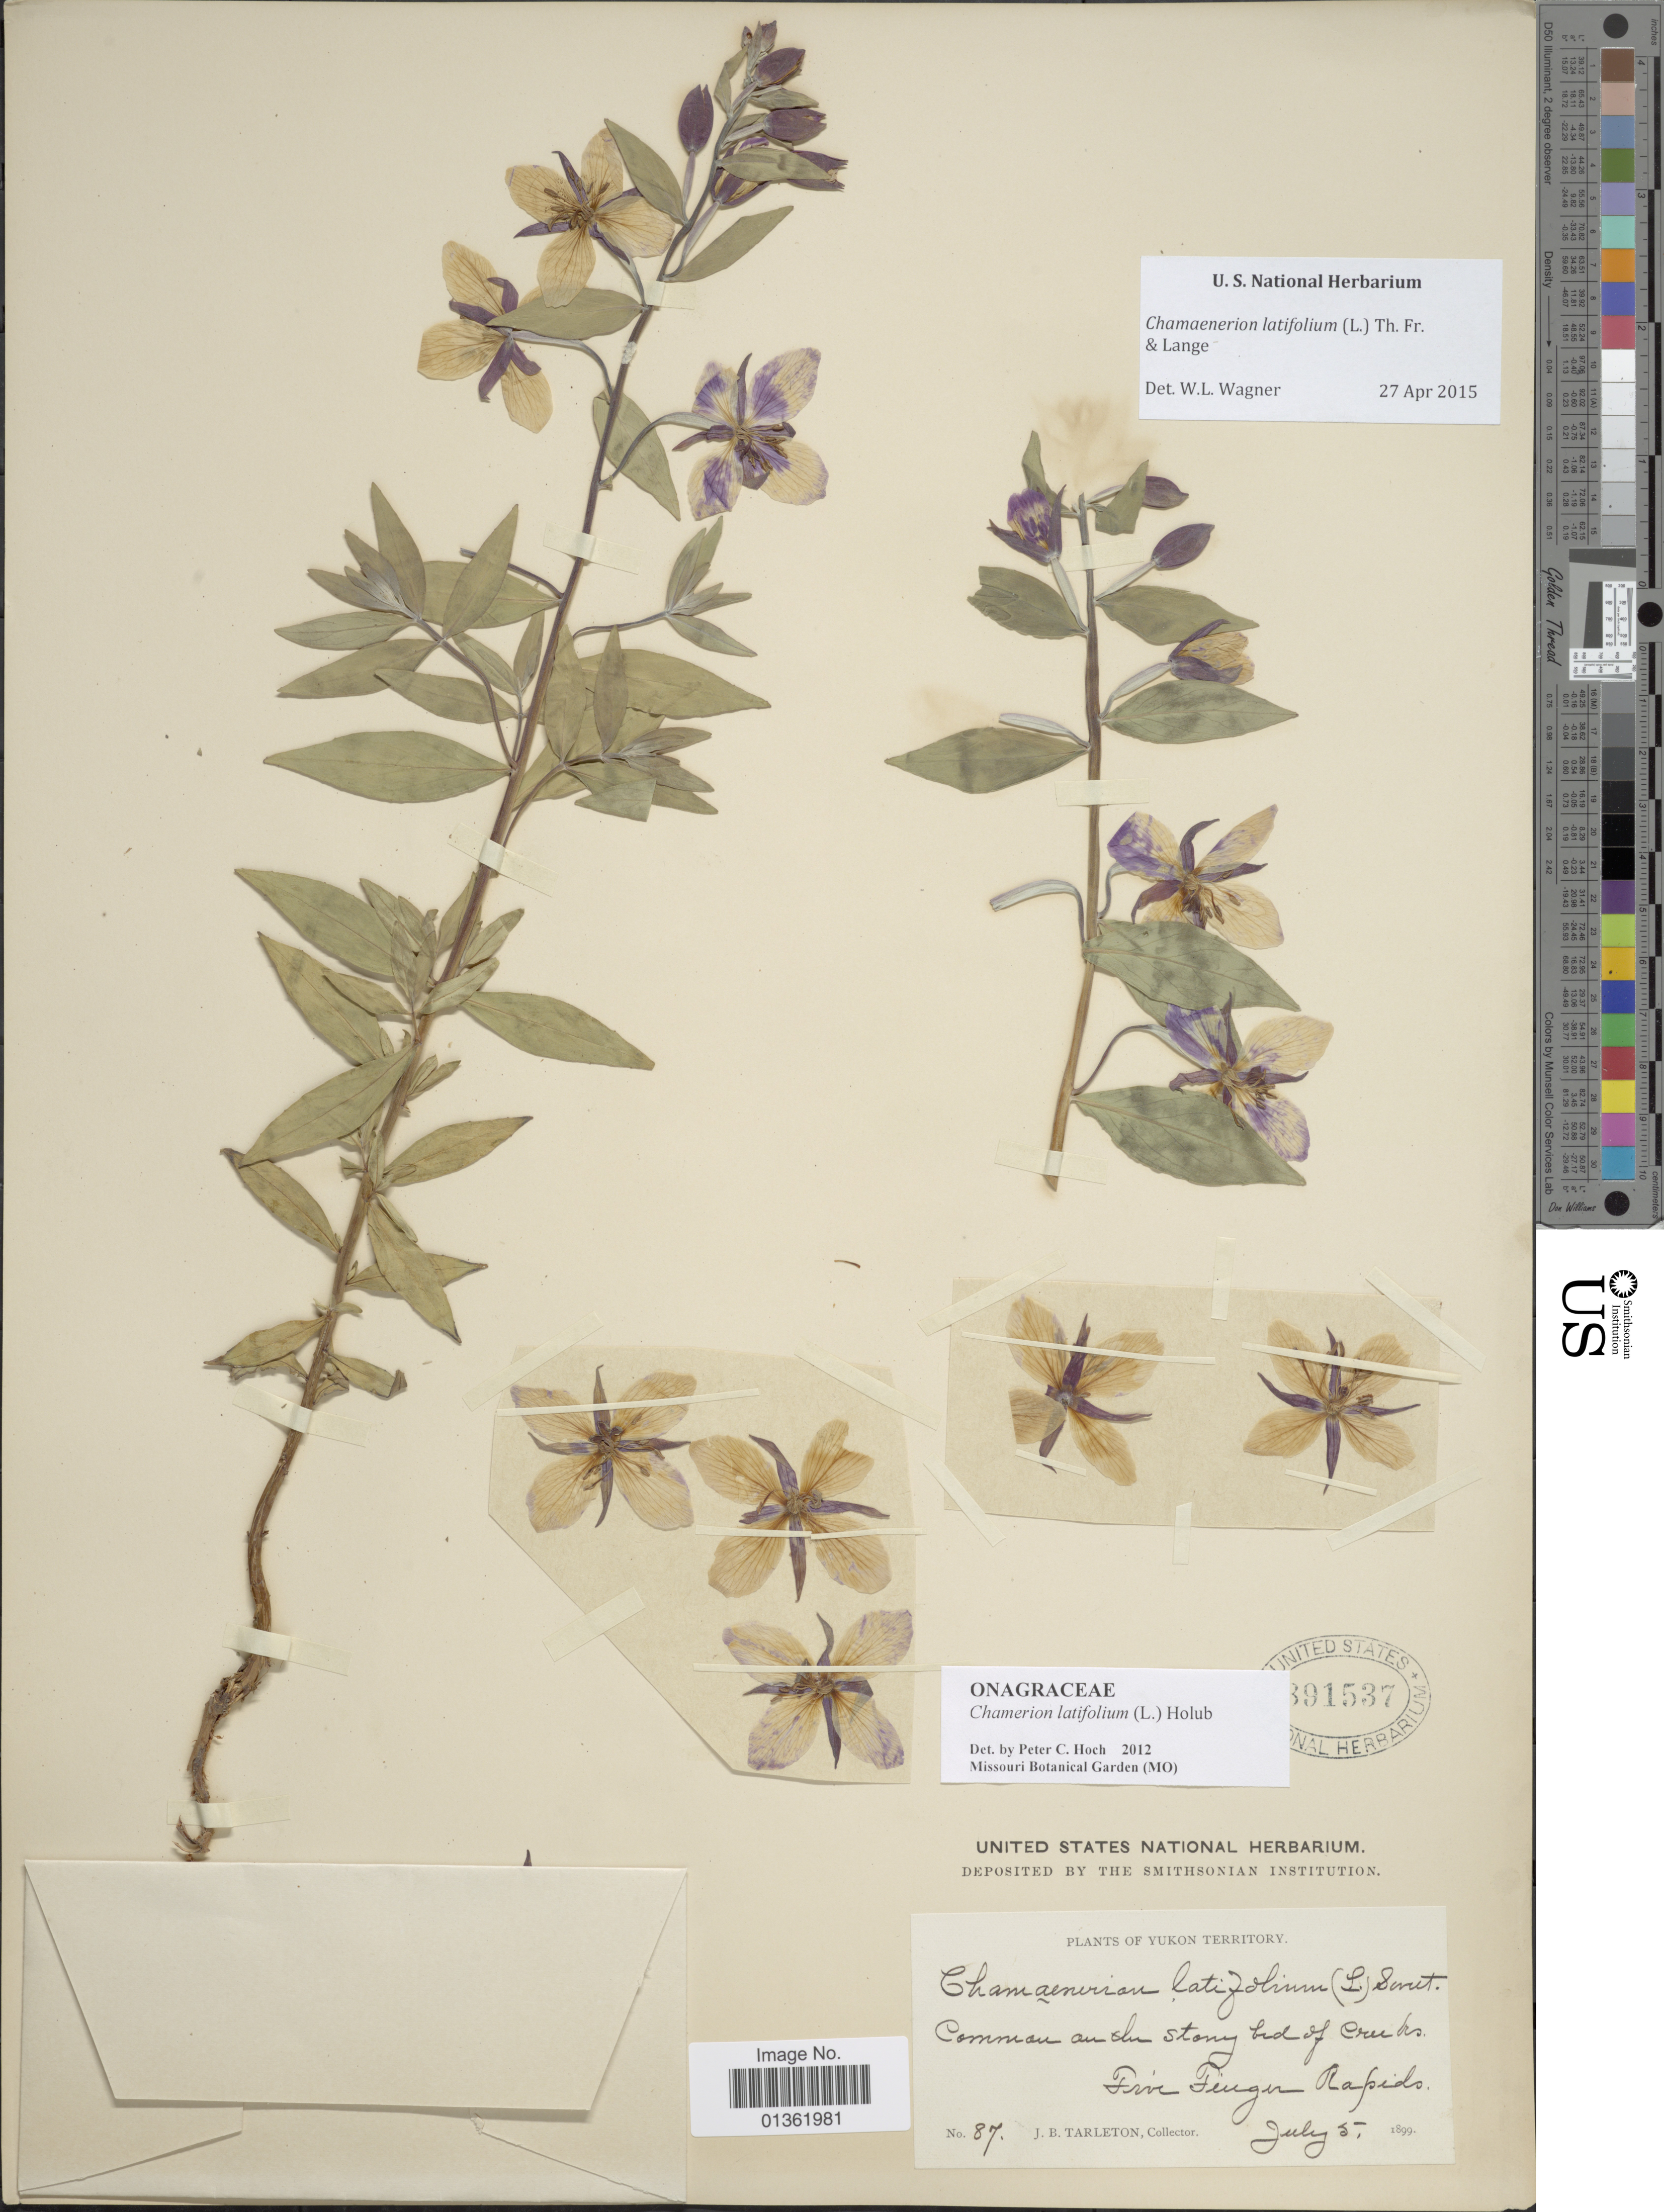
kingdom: Plantae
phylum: Tracheophyta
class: Magnoliopsida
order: Myrtales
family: Onagraceae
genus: Chamaenerion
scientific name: Chamaenerion latifolium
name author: (L.) Th. Fr. & Lange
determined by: Hoch, P. C.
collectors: J. Tarleton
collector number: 87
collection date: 1899-07-05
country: Canada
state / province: Yukon Territory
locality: Five Finger Rapids.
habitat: Stony bed of creek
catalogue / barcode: US 391537